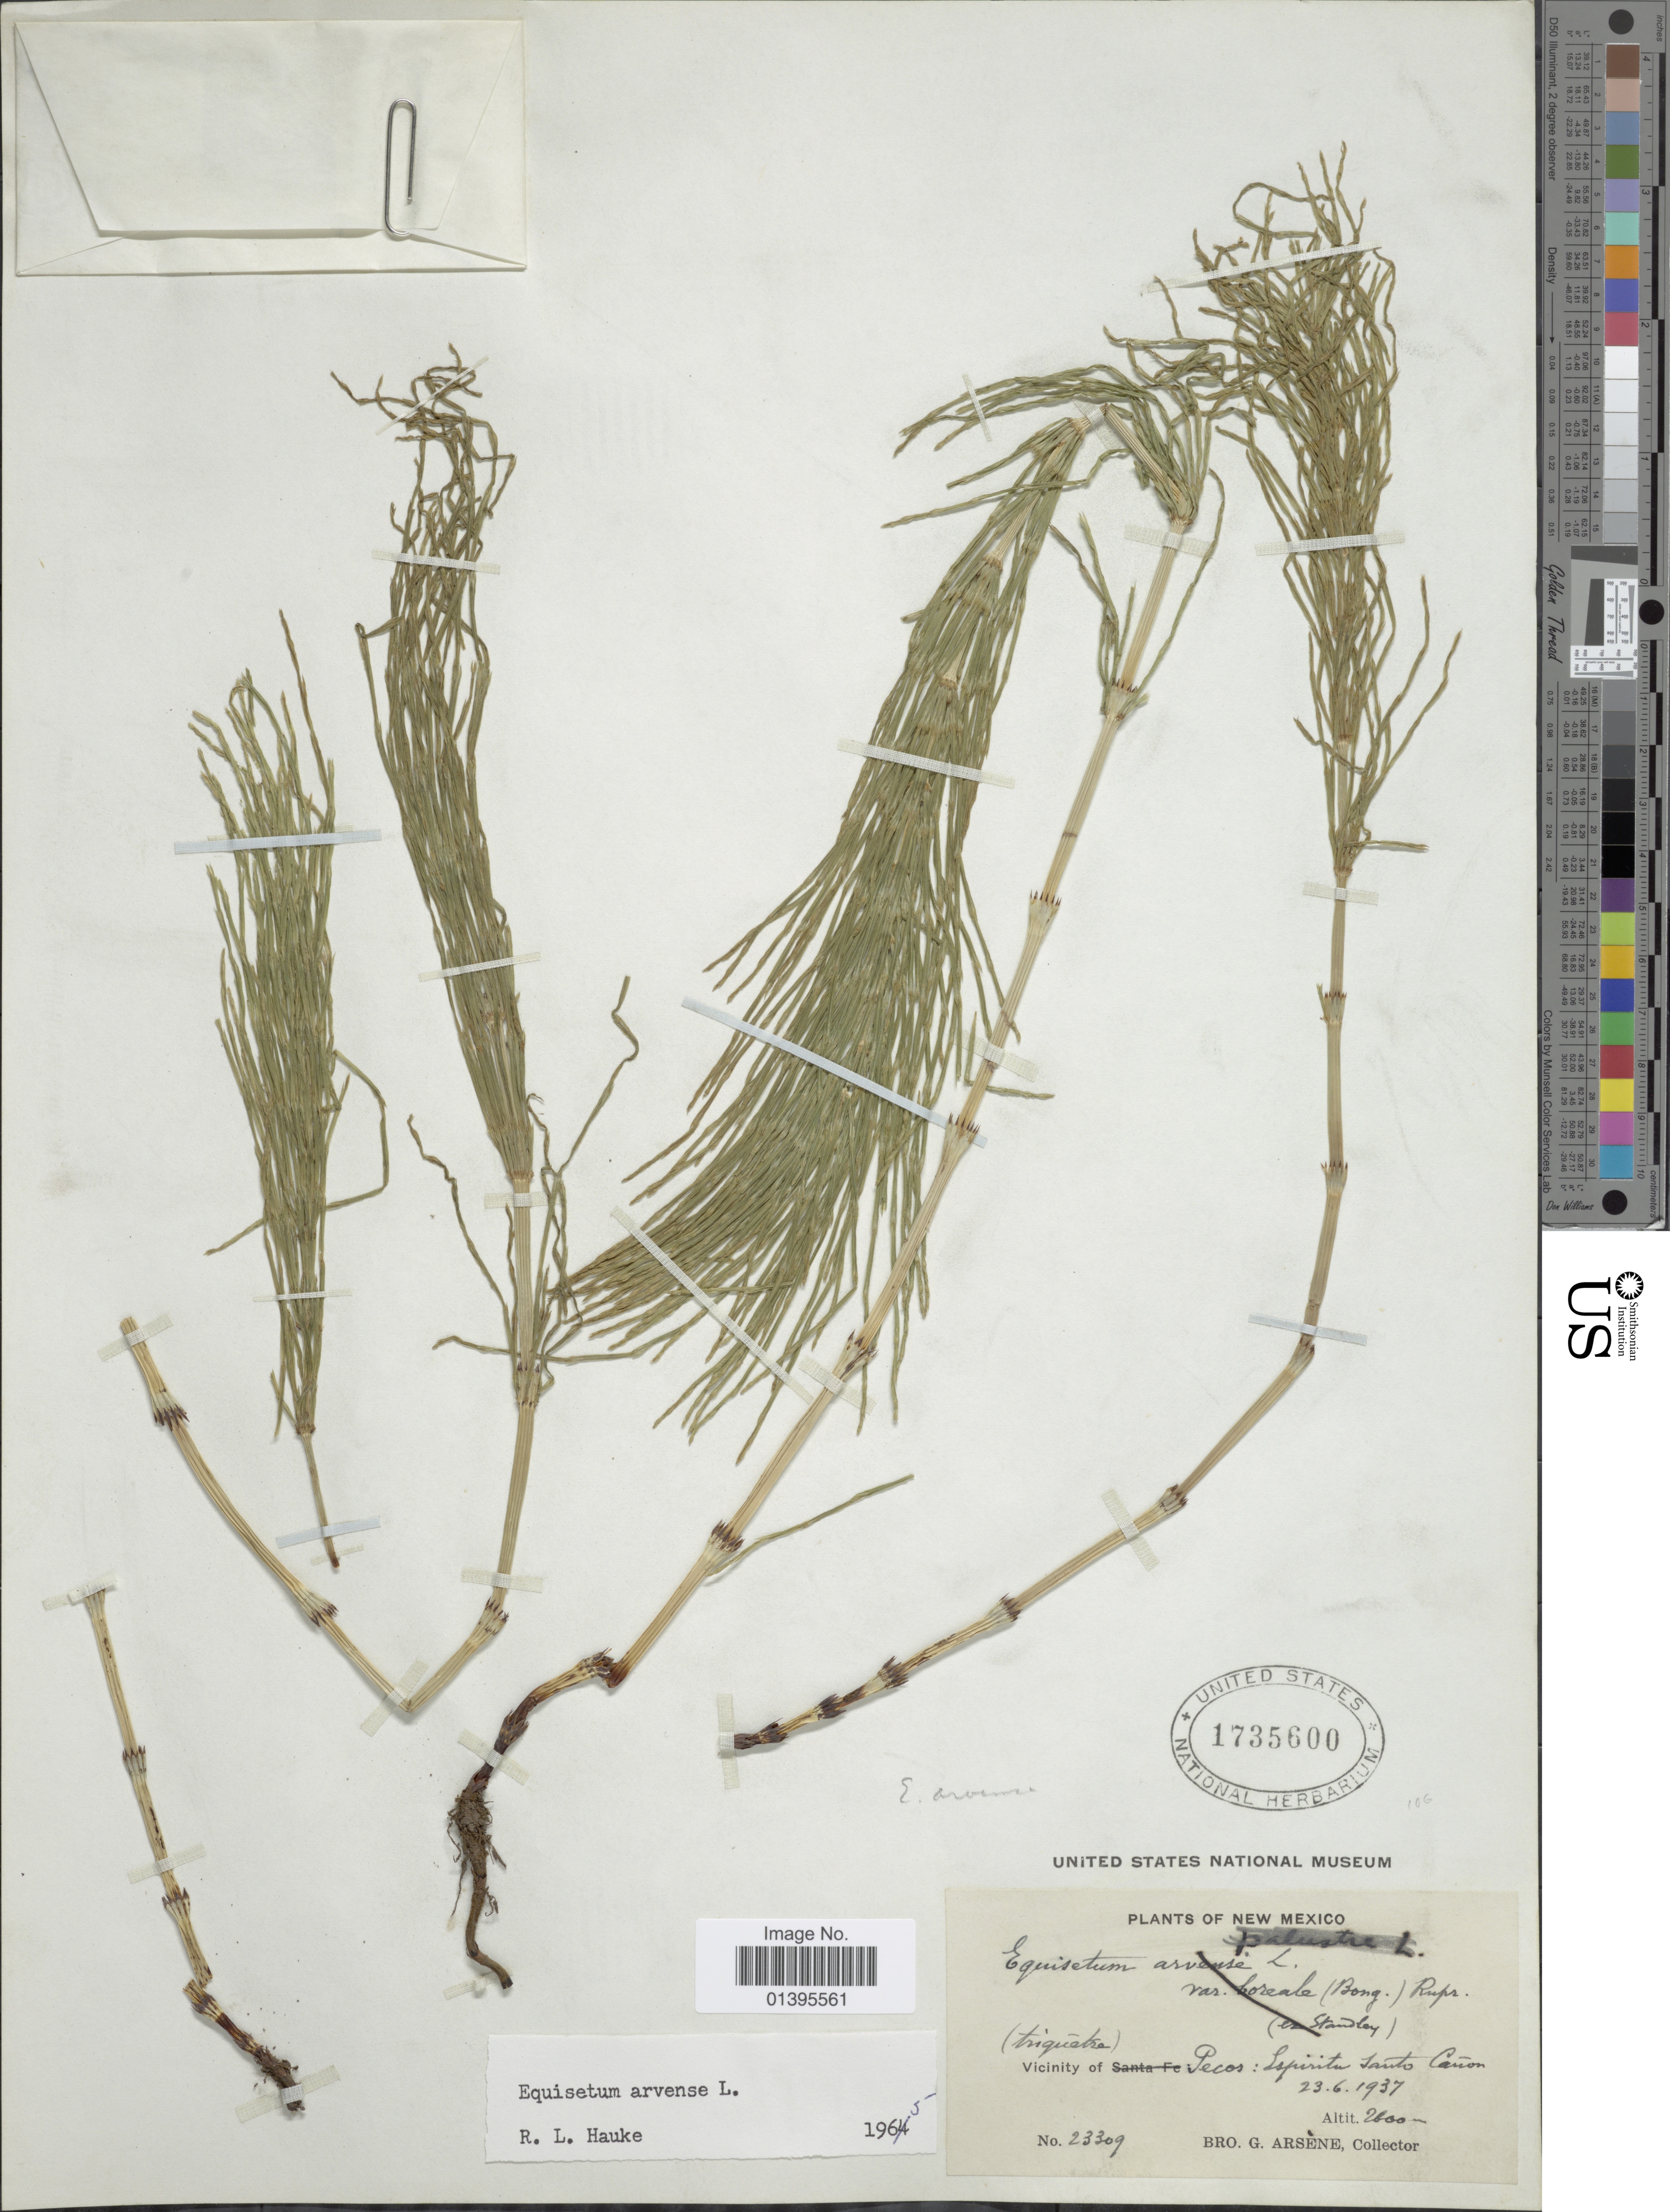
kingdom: Plantae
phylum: Tracheophyta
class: Polypodiopsida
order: Equisetales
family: Equisetaceae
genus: Equisetum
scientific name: Equisetum arvense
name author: L.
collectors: Bro. G. Arsène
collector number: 23309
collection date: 1937-06-23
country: United States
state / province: New Mexico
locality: Vicinity of Pecos: Espiritu Santo Cañon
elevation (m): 2600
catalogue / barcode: US 1735600